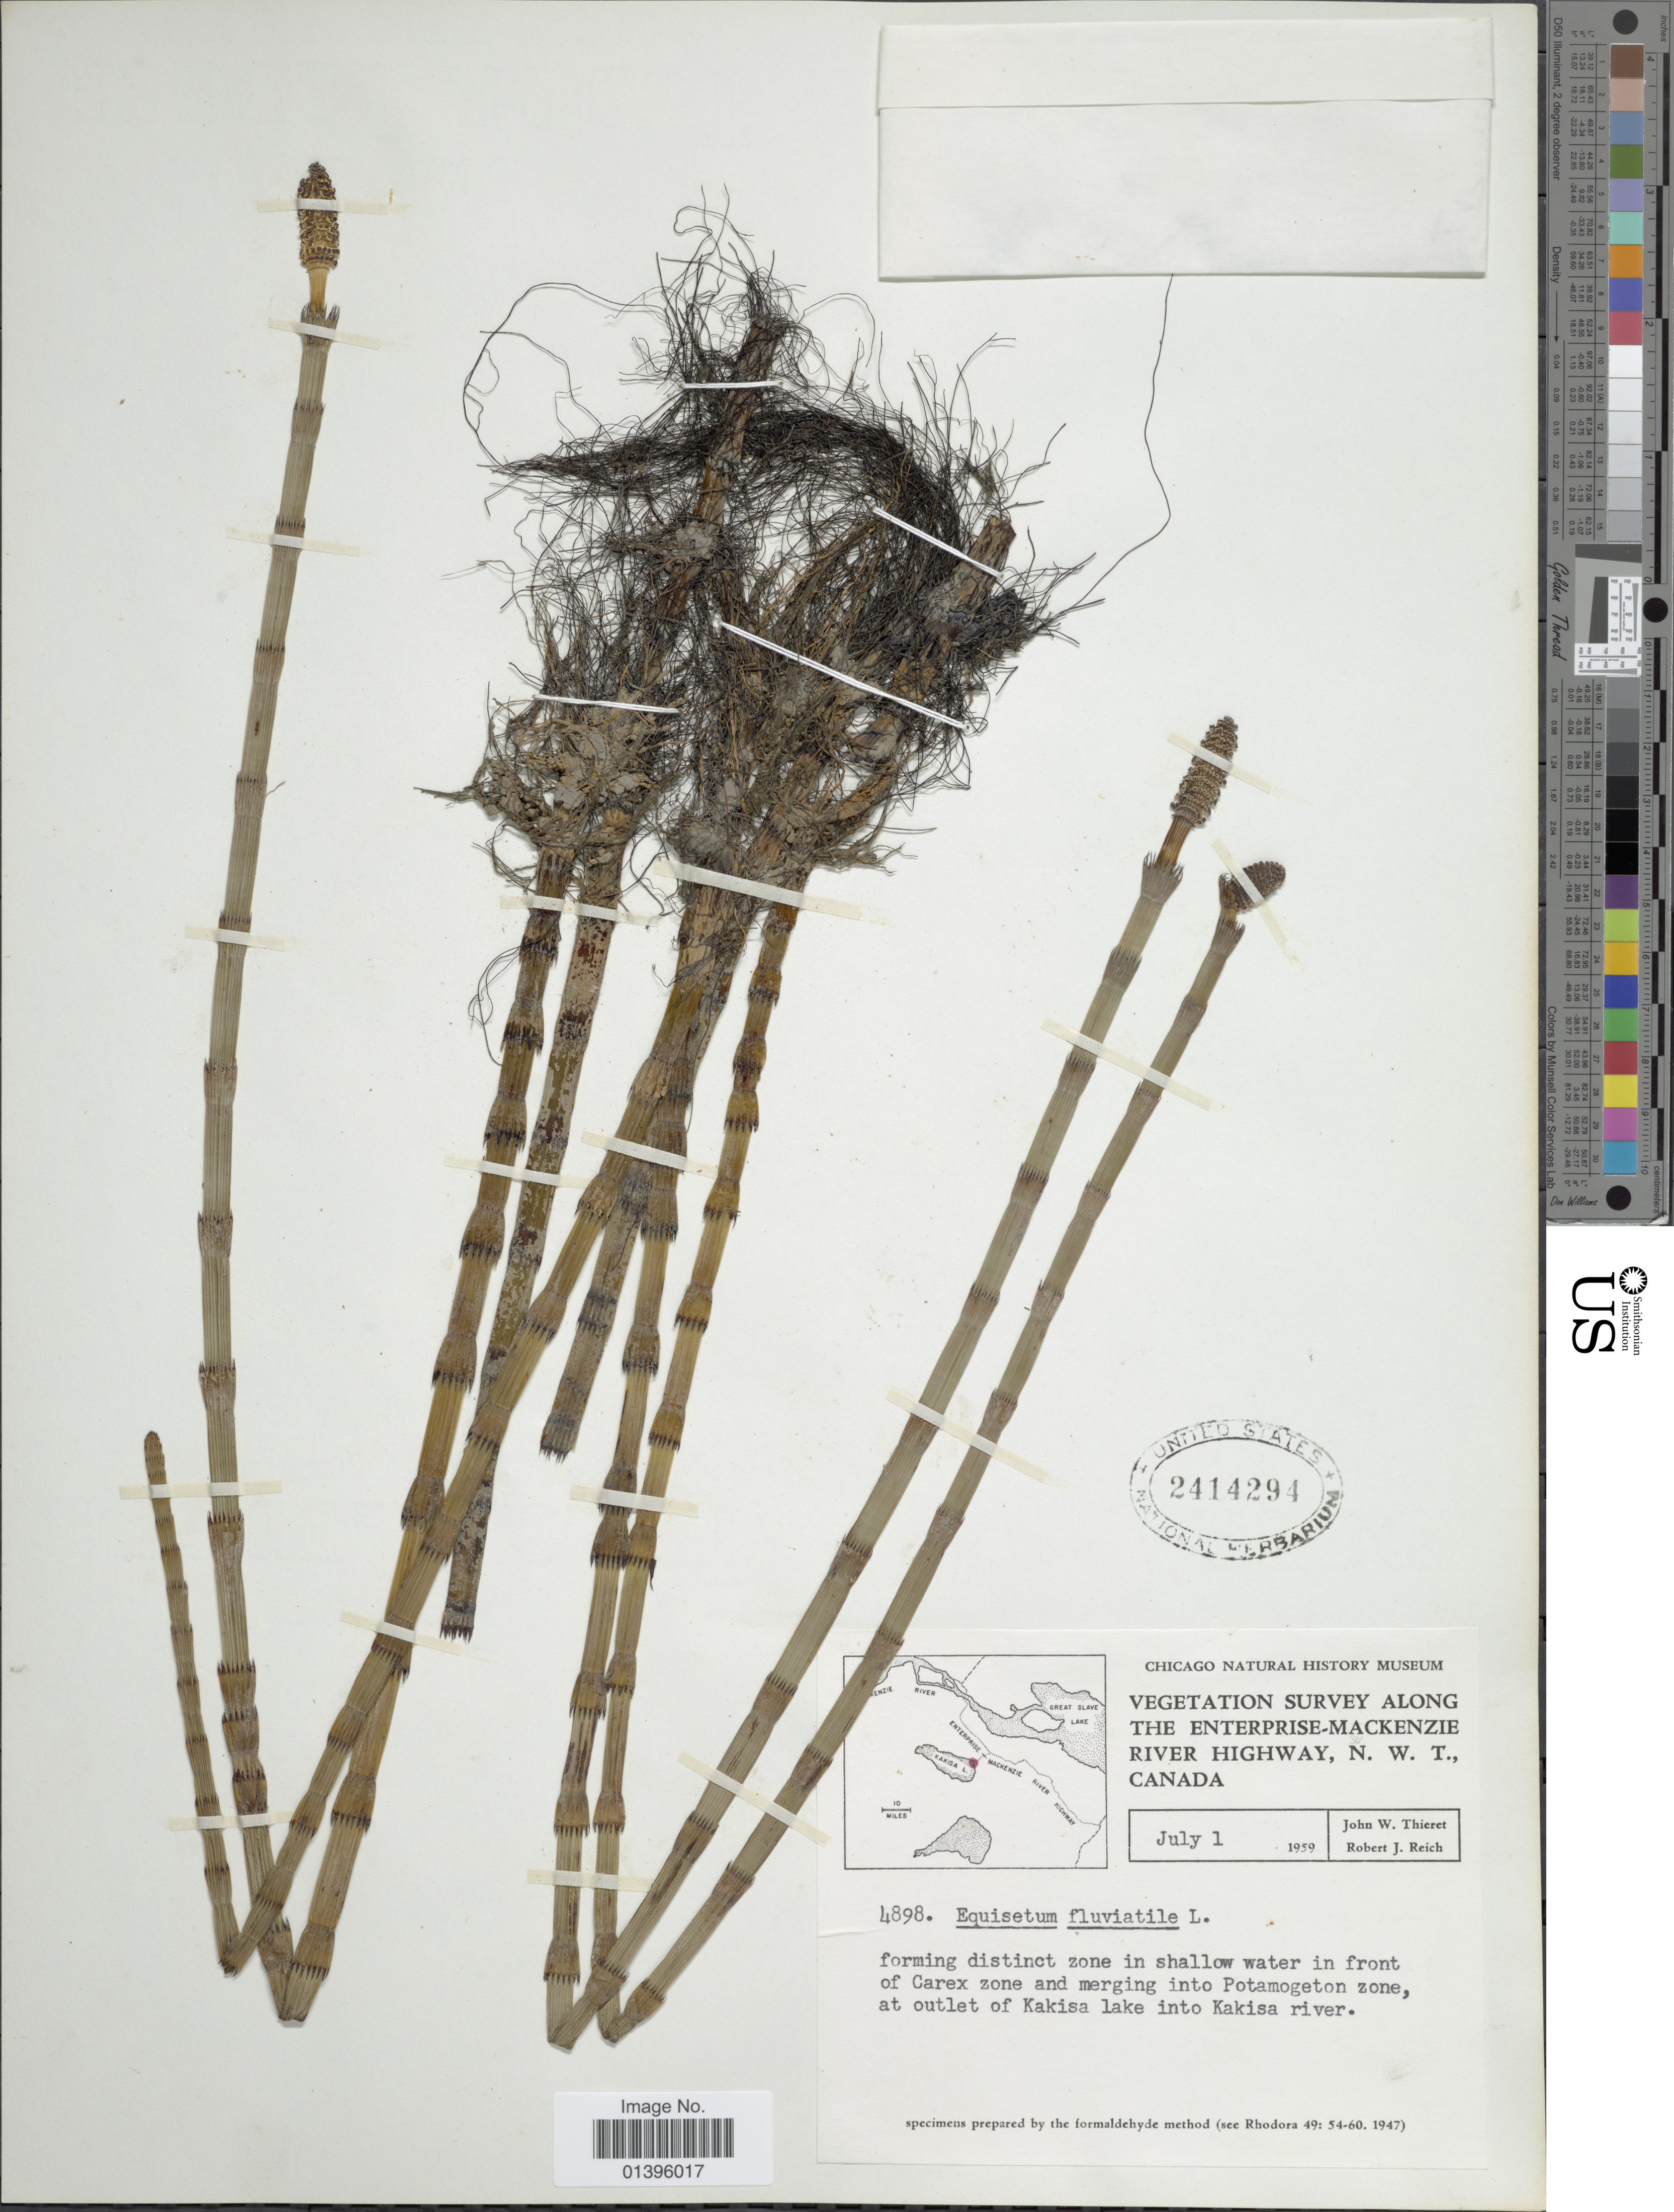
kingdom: Plantae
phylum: Tracheophyta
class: Polypodiopsida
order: Equisetales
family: Equisetaceae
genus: Equisetum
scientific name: Equisetum fluviatile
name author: L.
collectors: J. W. Thieret & R. Reich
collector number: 4898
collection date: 1959-07-01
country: Canada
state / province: Northwest Territories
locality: Vegetation survey along the Enterprise-Mackenzie River Highway. Forming distinct zone in shallow water in front of Carex zone and merging into Potamogeton zone, at outlet of Kakisa lake into Kakisa river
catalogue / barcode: US 2414294